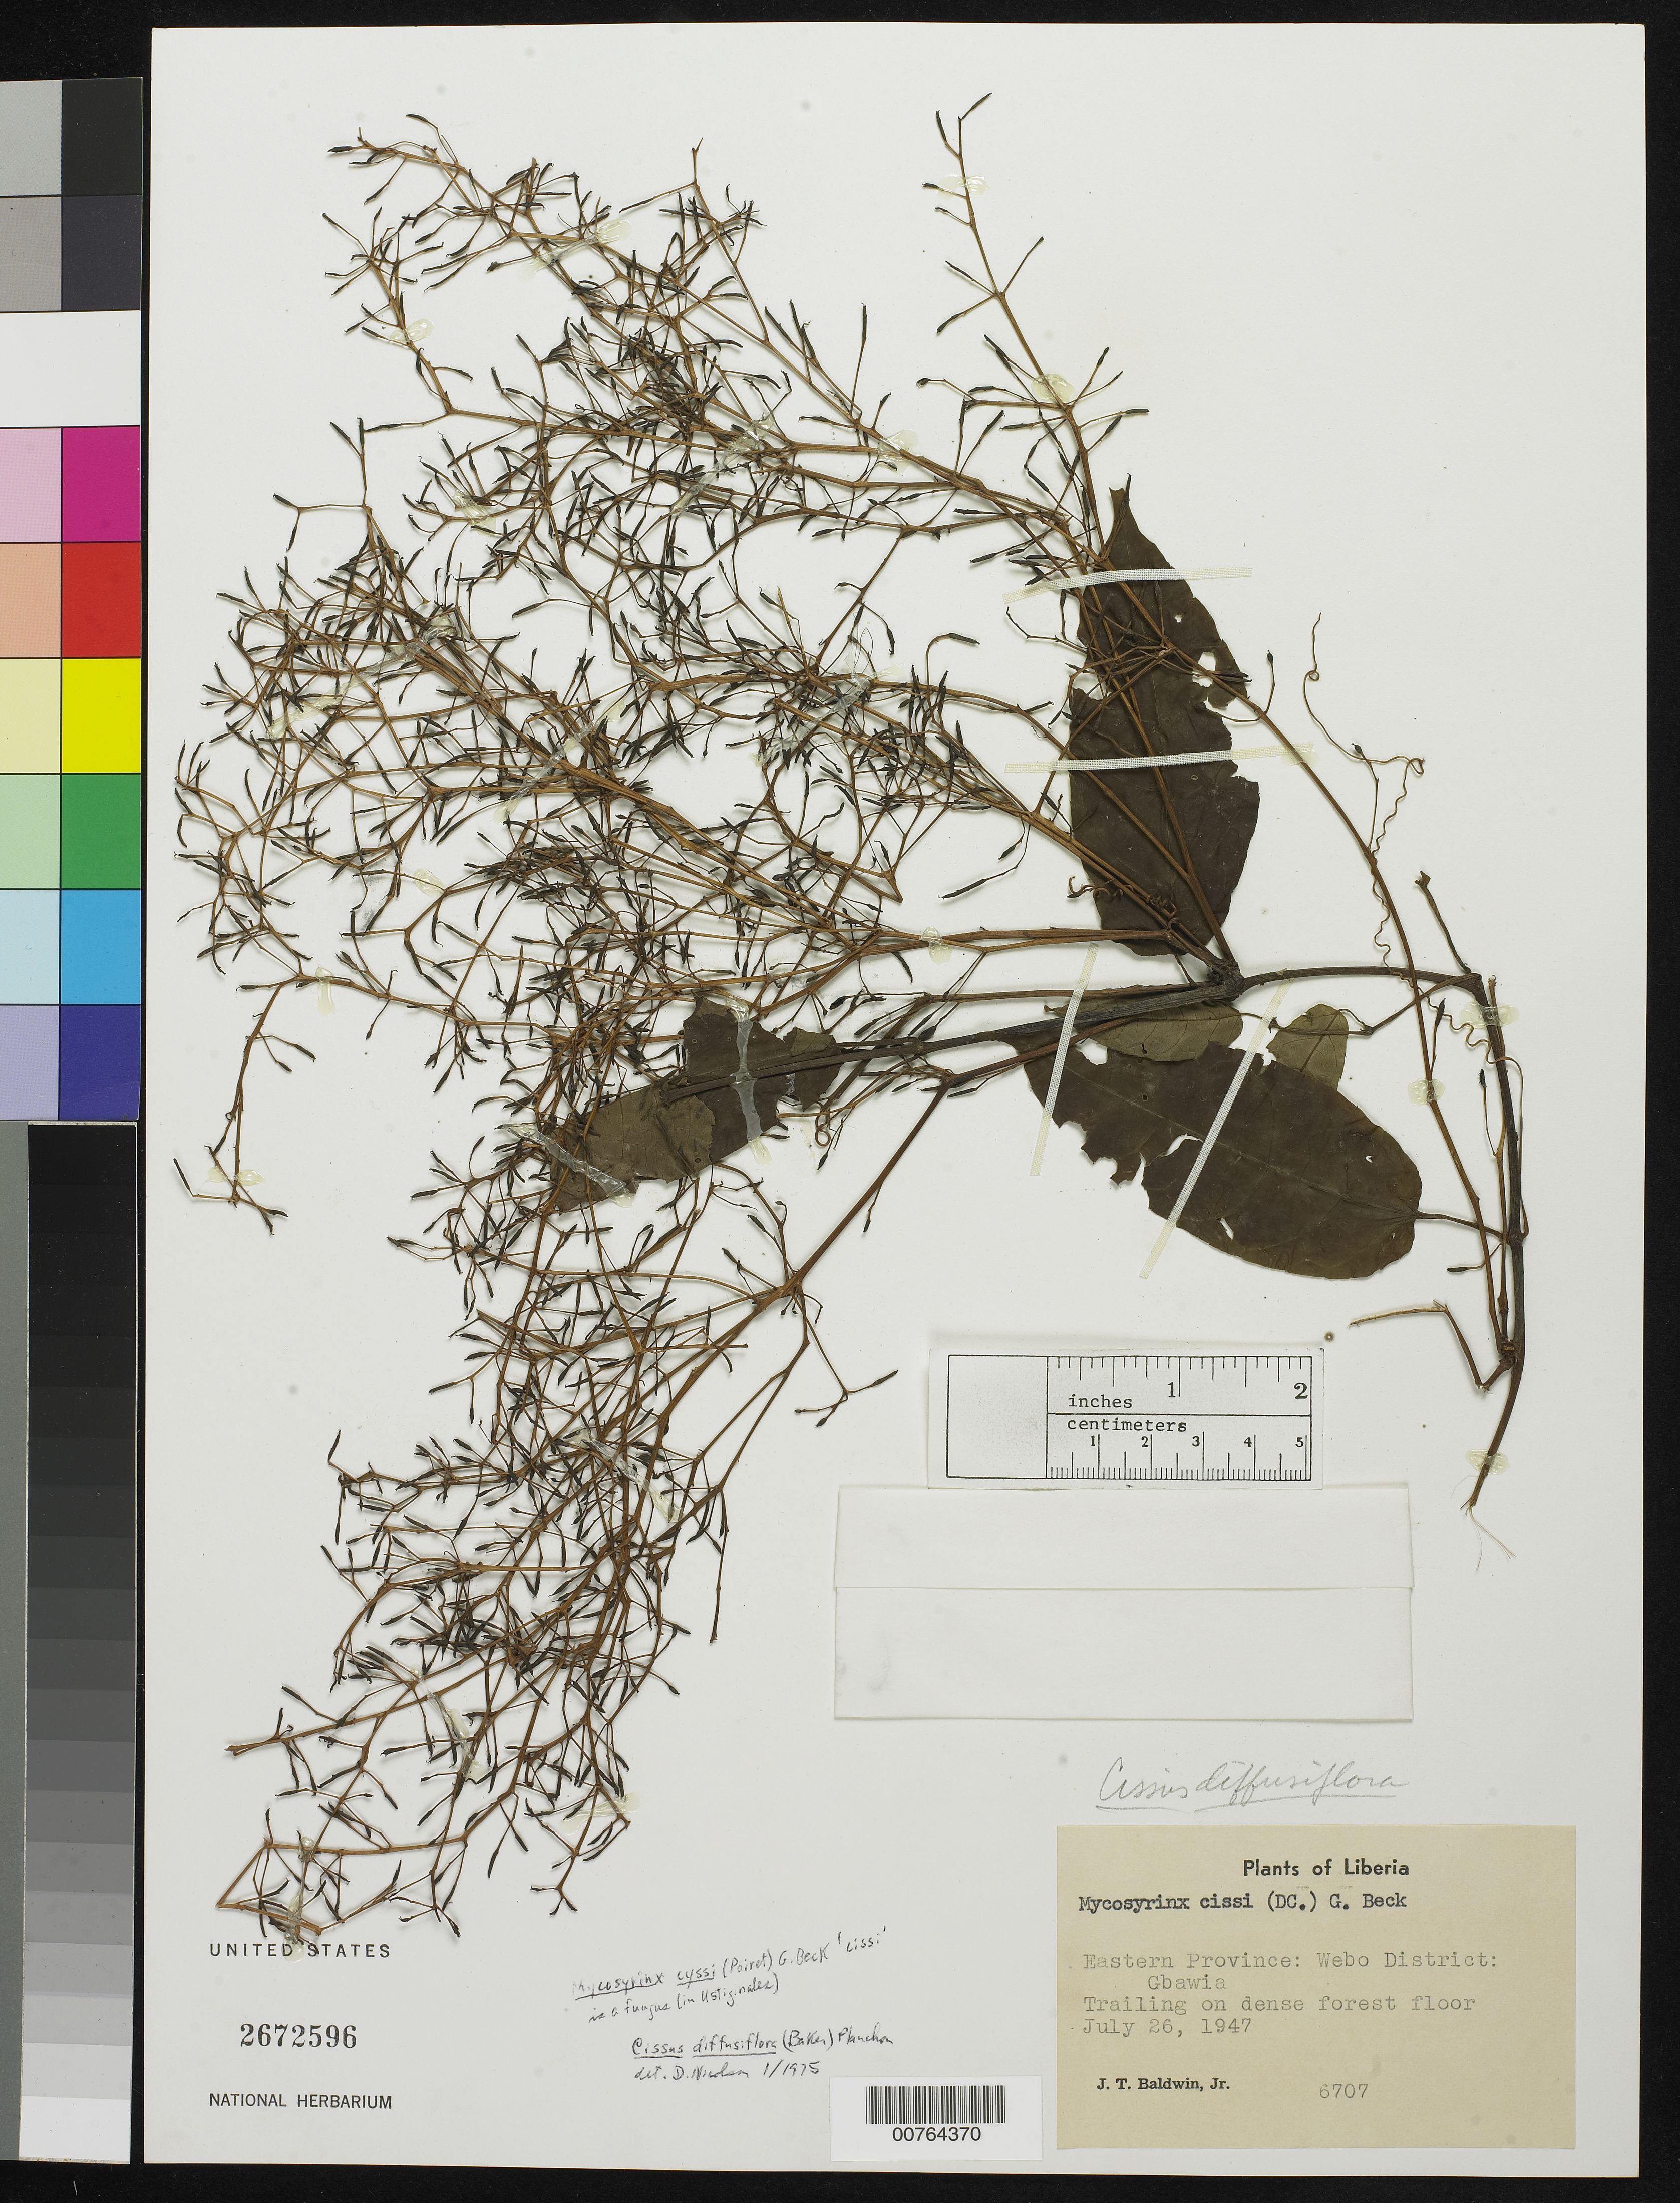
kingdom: Plantae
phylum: Tracheophyta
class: Magnoliopsida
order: Vitales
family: Vitaceae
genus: Cissus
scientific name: Cissus diffusiflora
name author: (Baker) Planch.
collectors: J. T. Baldwin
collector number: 6707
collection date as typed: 26 Jul 1947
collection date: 1947-07-26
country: Liberia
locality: Eastern Province: Webo District: Gbawia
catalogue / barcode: US 2672596